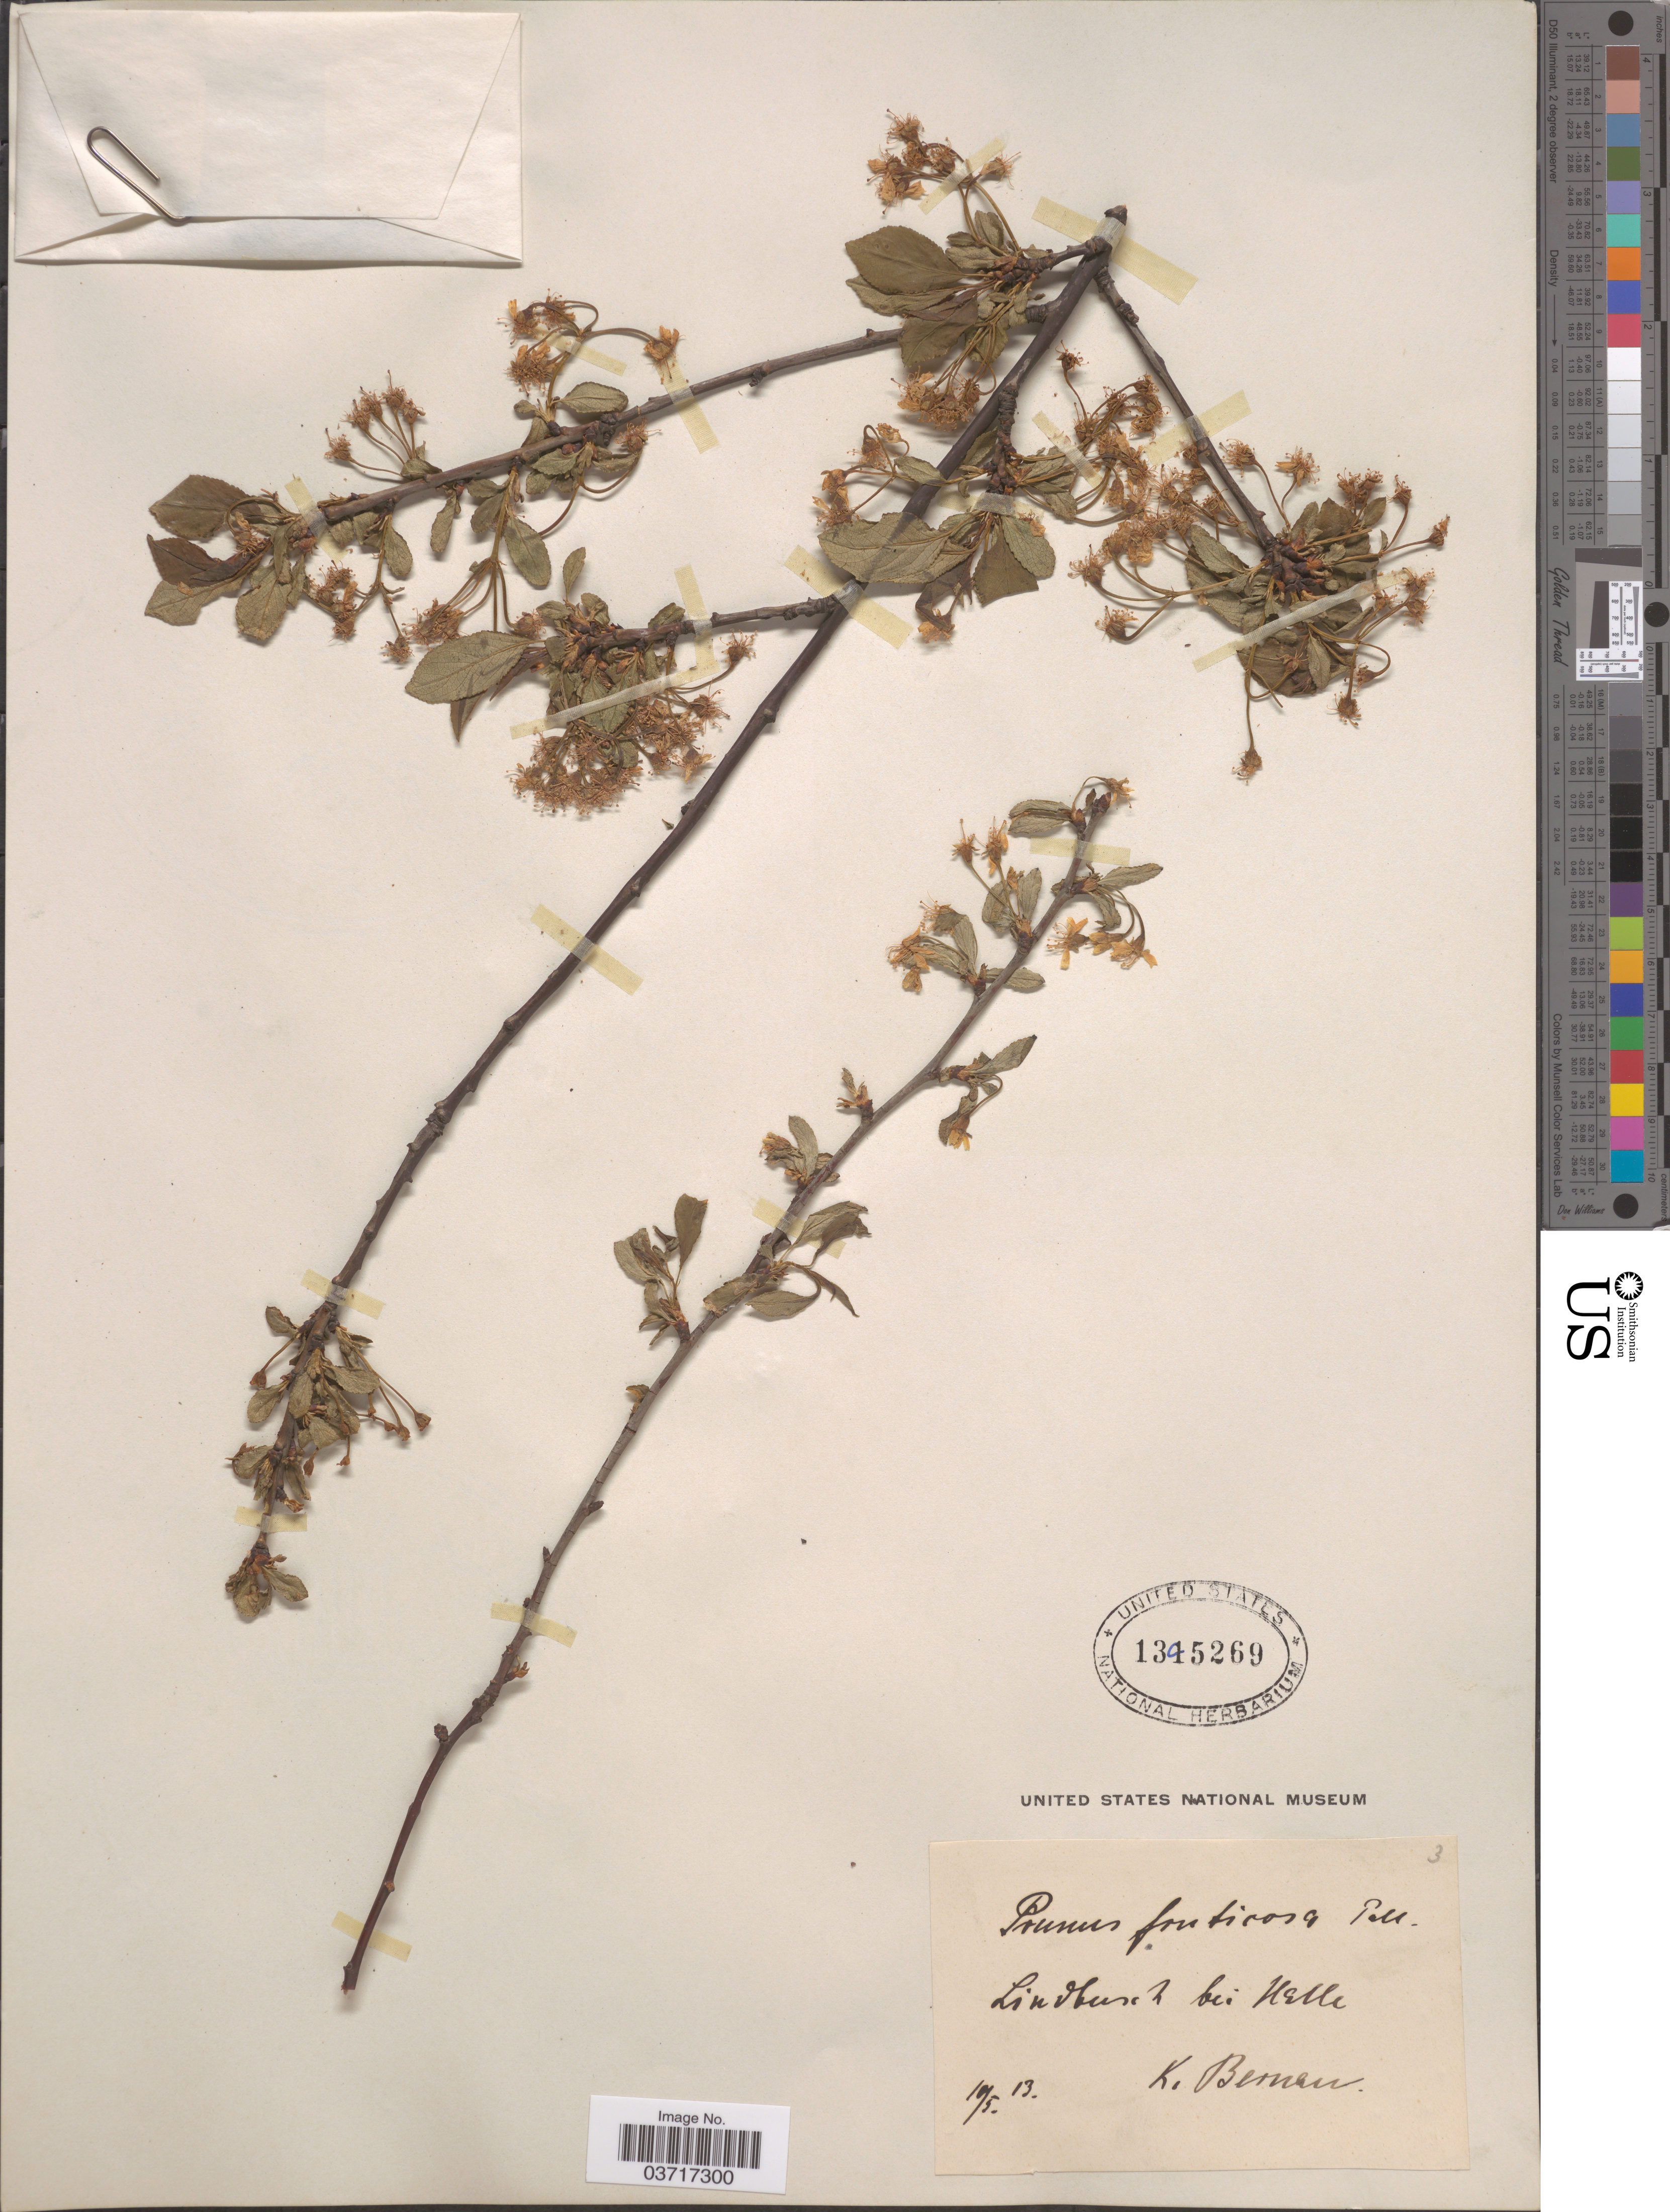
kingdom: Plantae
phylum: Tracheophyta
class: Magnoliopsida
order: Rosales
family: Rosaceae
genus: Prunus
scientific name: Prunus fruticosa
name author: Pall.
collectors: K. Bernau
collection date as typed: Transcribed d/m/y: 10/5/13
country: Germany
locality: Lindbusch bei Helle.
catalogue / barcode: US 1395269